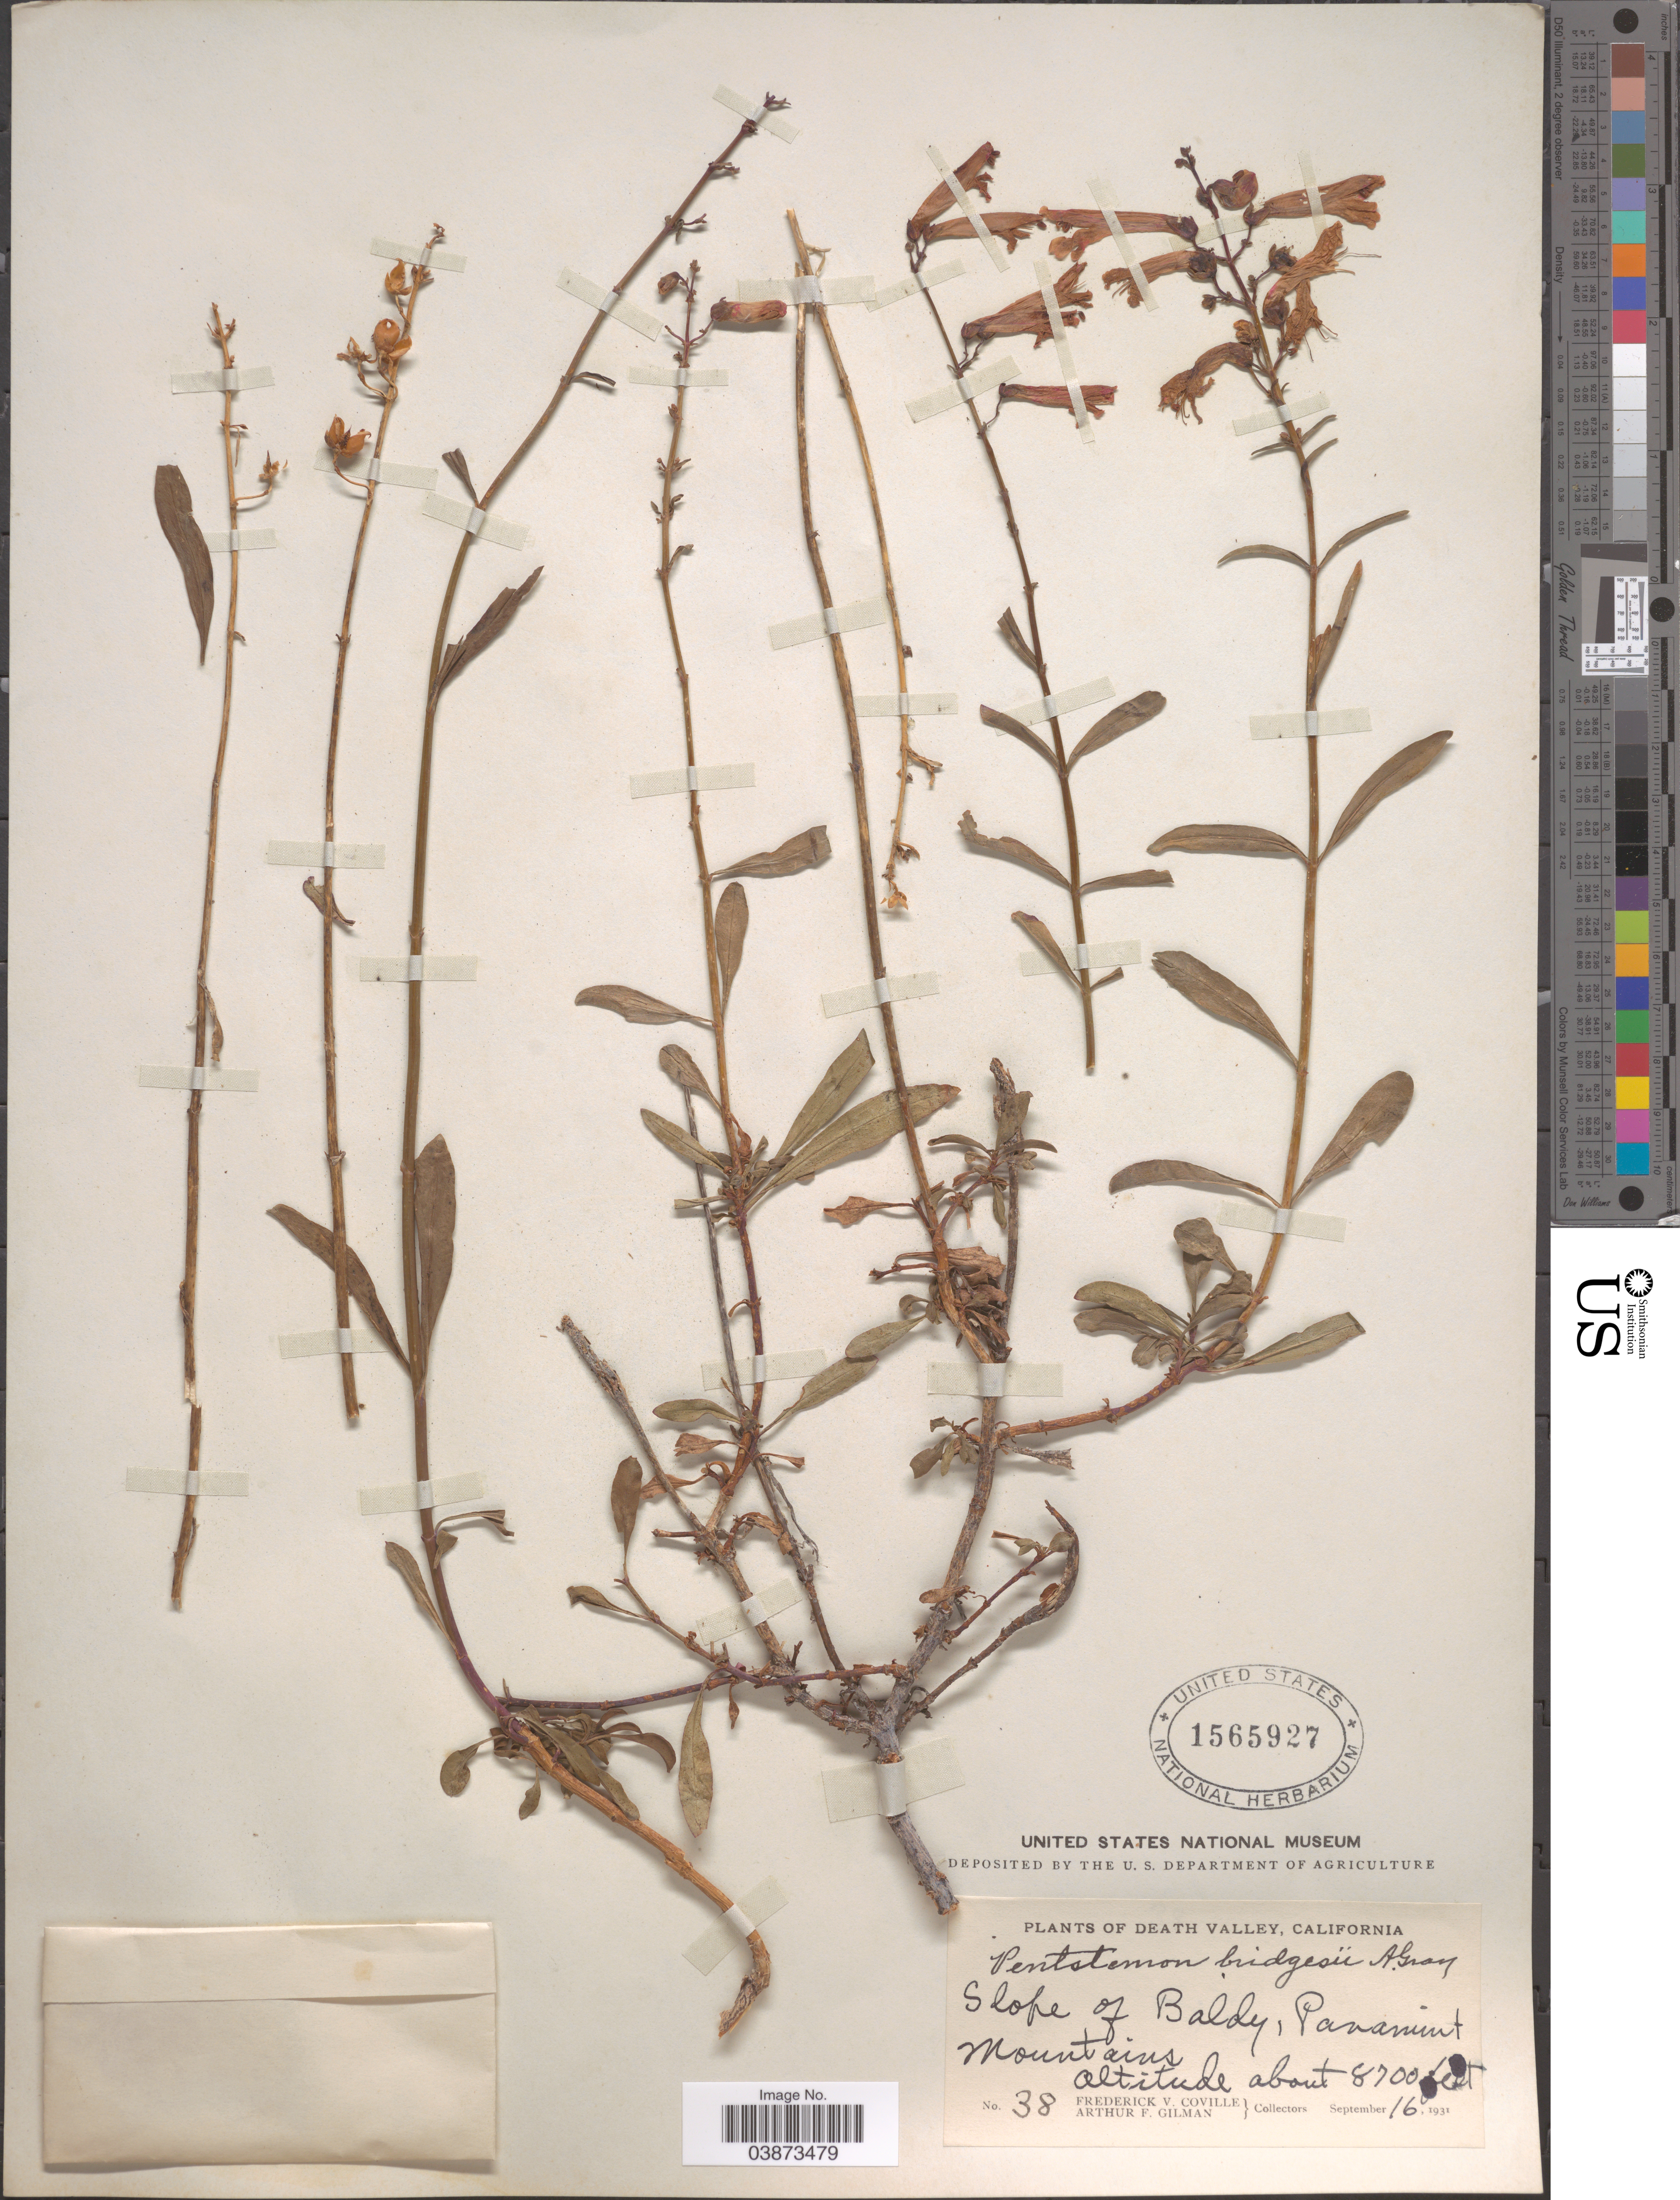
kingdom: Plantae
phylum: Tracheophyta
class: Magnoliopsida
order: Lamiales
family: Plantaginaceae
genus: Penstemon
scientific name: Penstemon bridgesii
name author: A. Gray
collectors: F. V. Coville & A. Gilman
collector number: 38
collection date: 1931-09-16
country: United States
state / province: California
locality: Death Valley. Slope of Baldy, Panamint Mountains.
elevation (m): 2652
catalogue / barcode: US 1565927